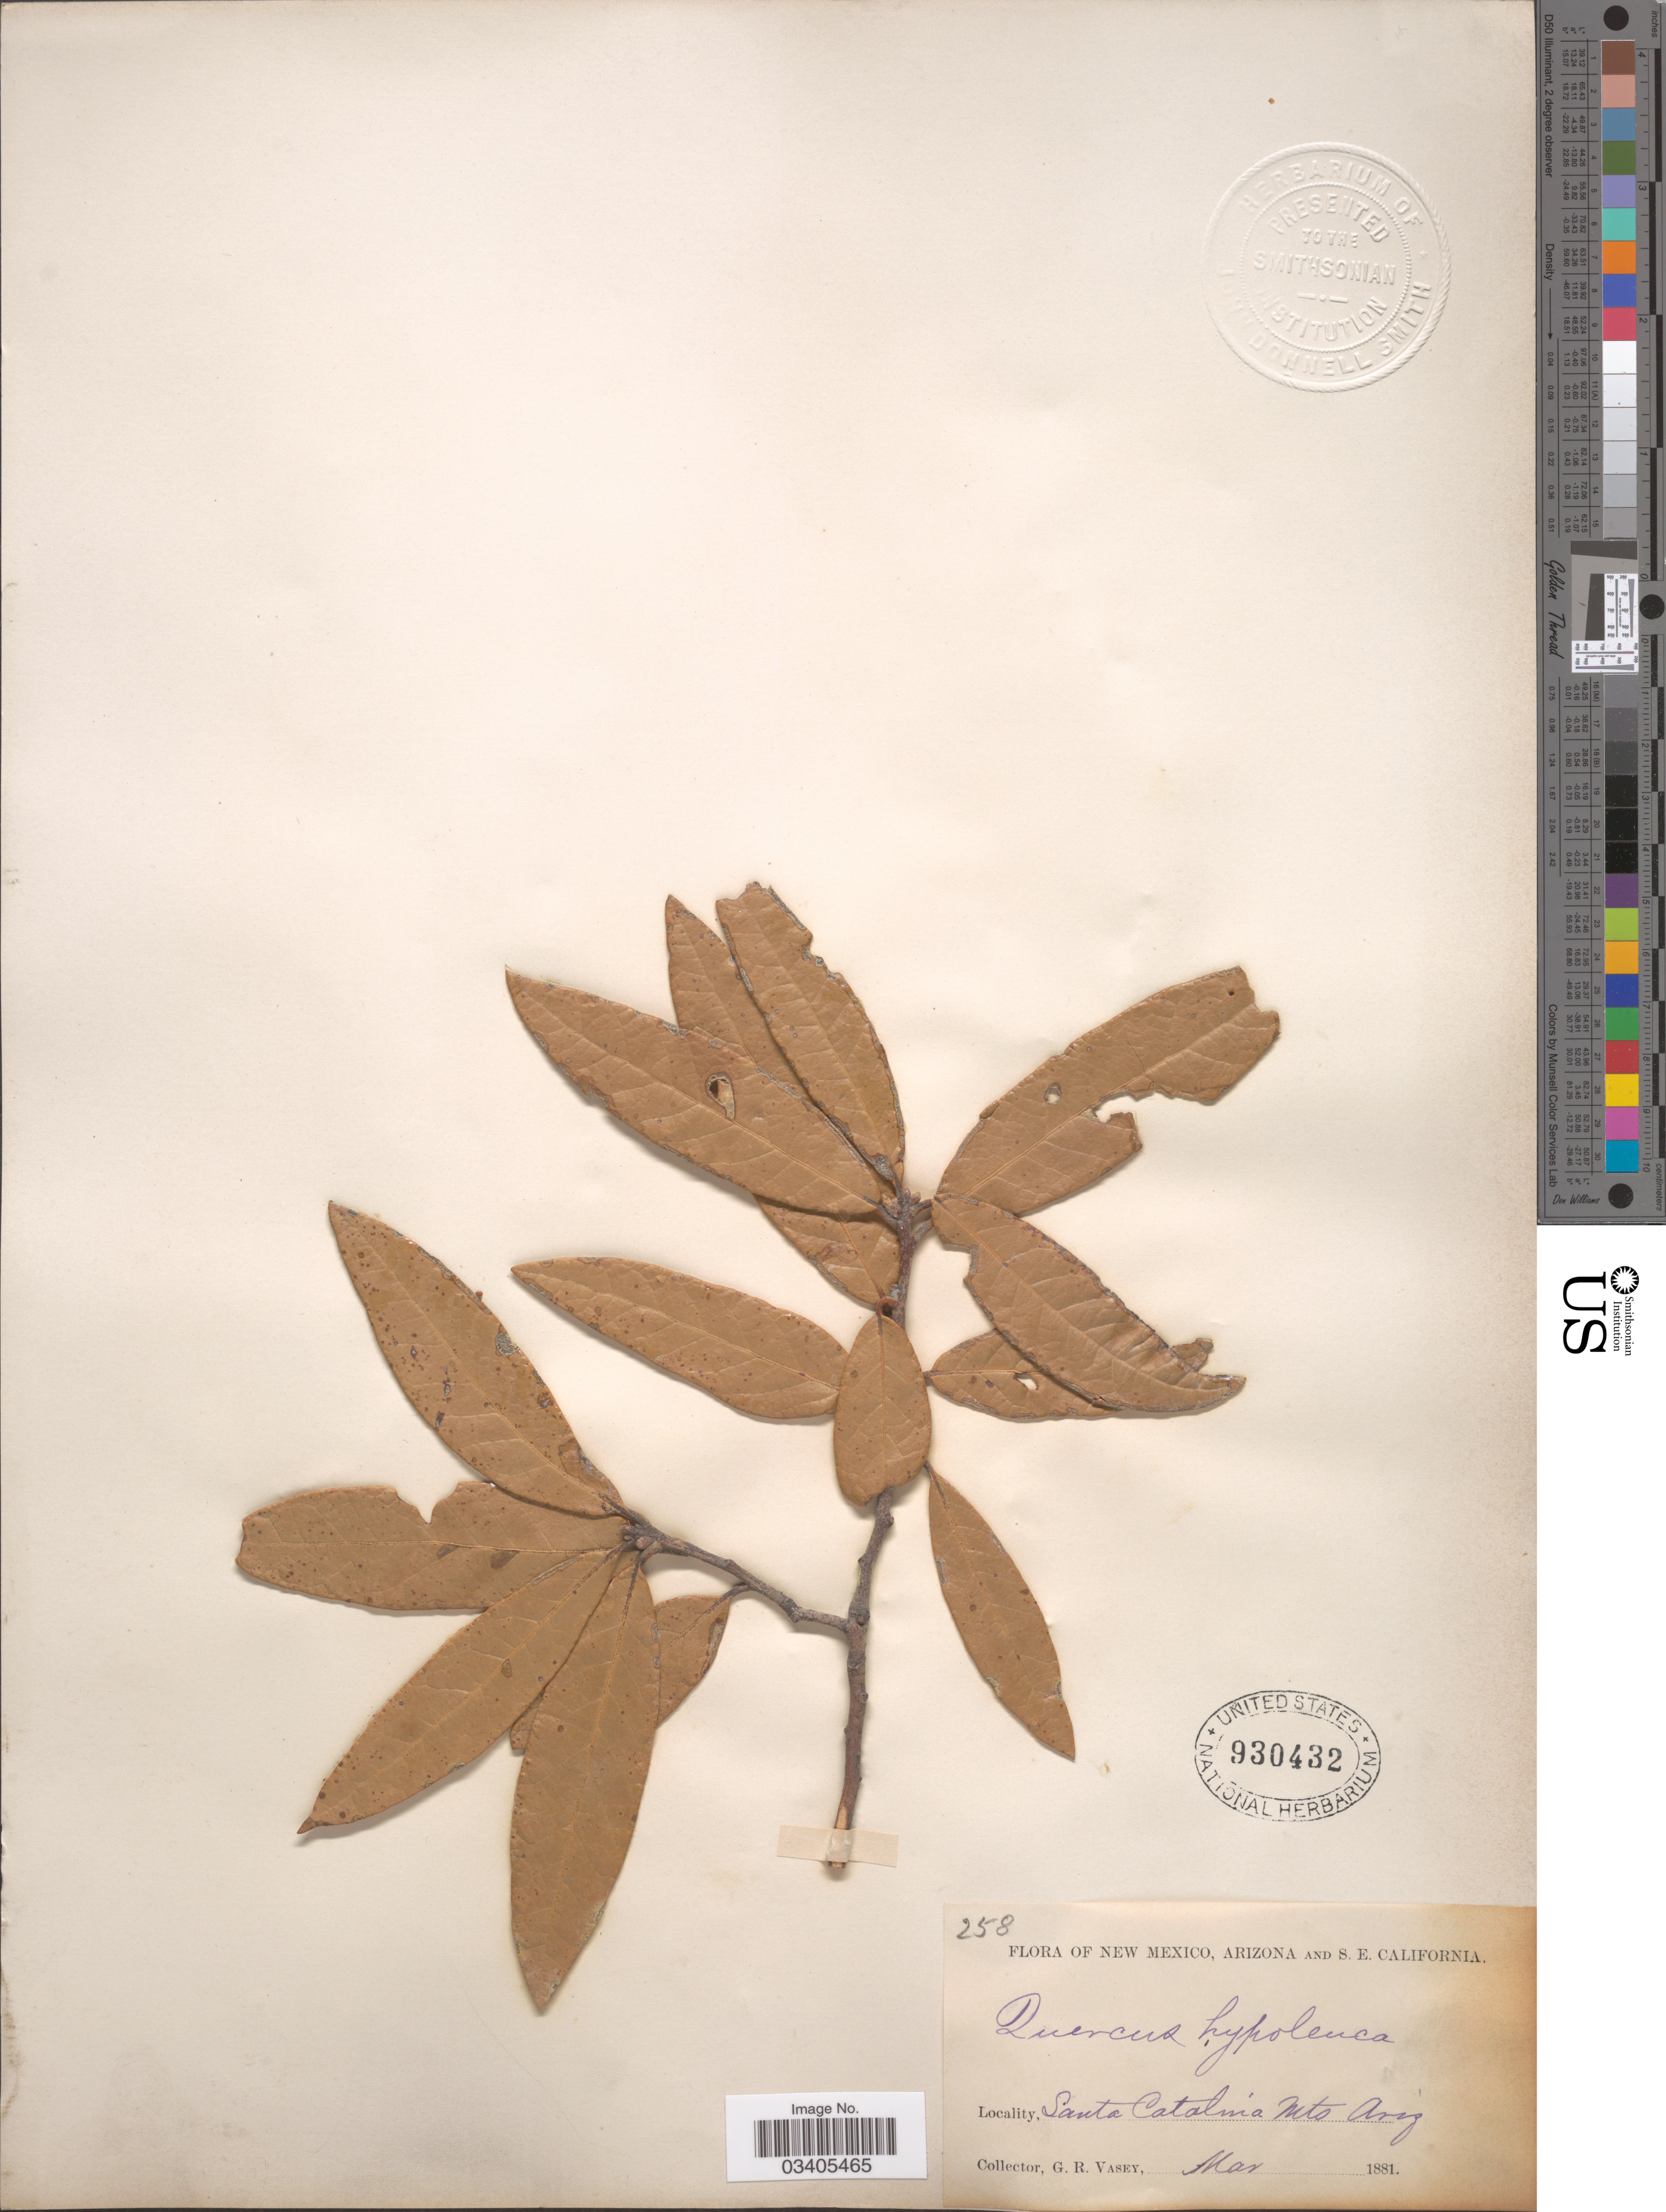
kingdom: Plantae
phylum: Tracheophyta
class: Magnoliopsida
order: Fagales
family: Fagaceae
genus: Quercus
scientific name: Quercus hypoleucoides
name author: A. Camus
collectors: G. R. Vasey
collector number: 258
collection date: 1881-03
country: United States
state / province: Arizona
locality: Santa Catalina Mts.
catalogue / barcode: US 930432